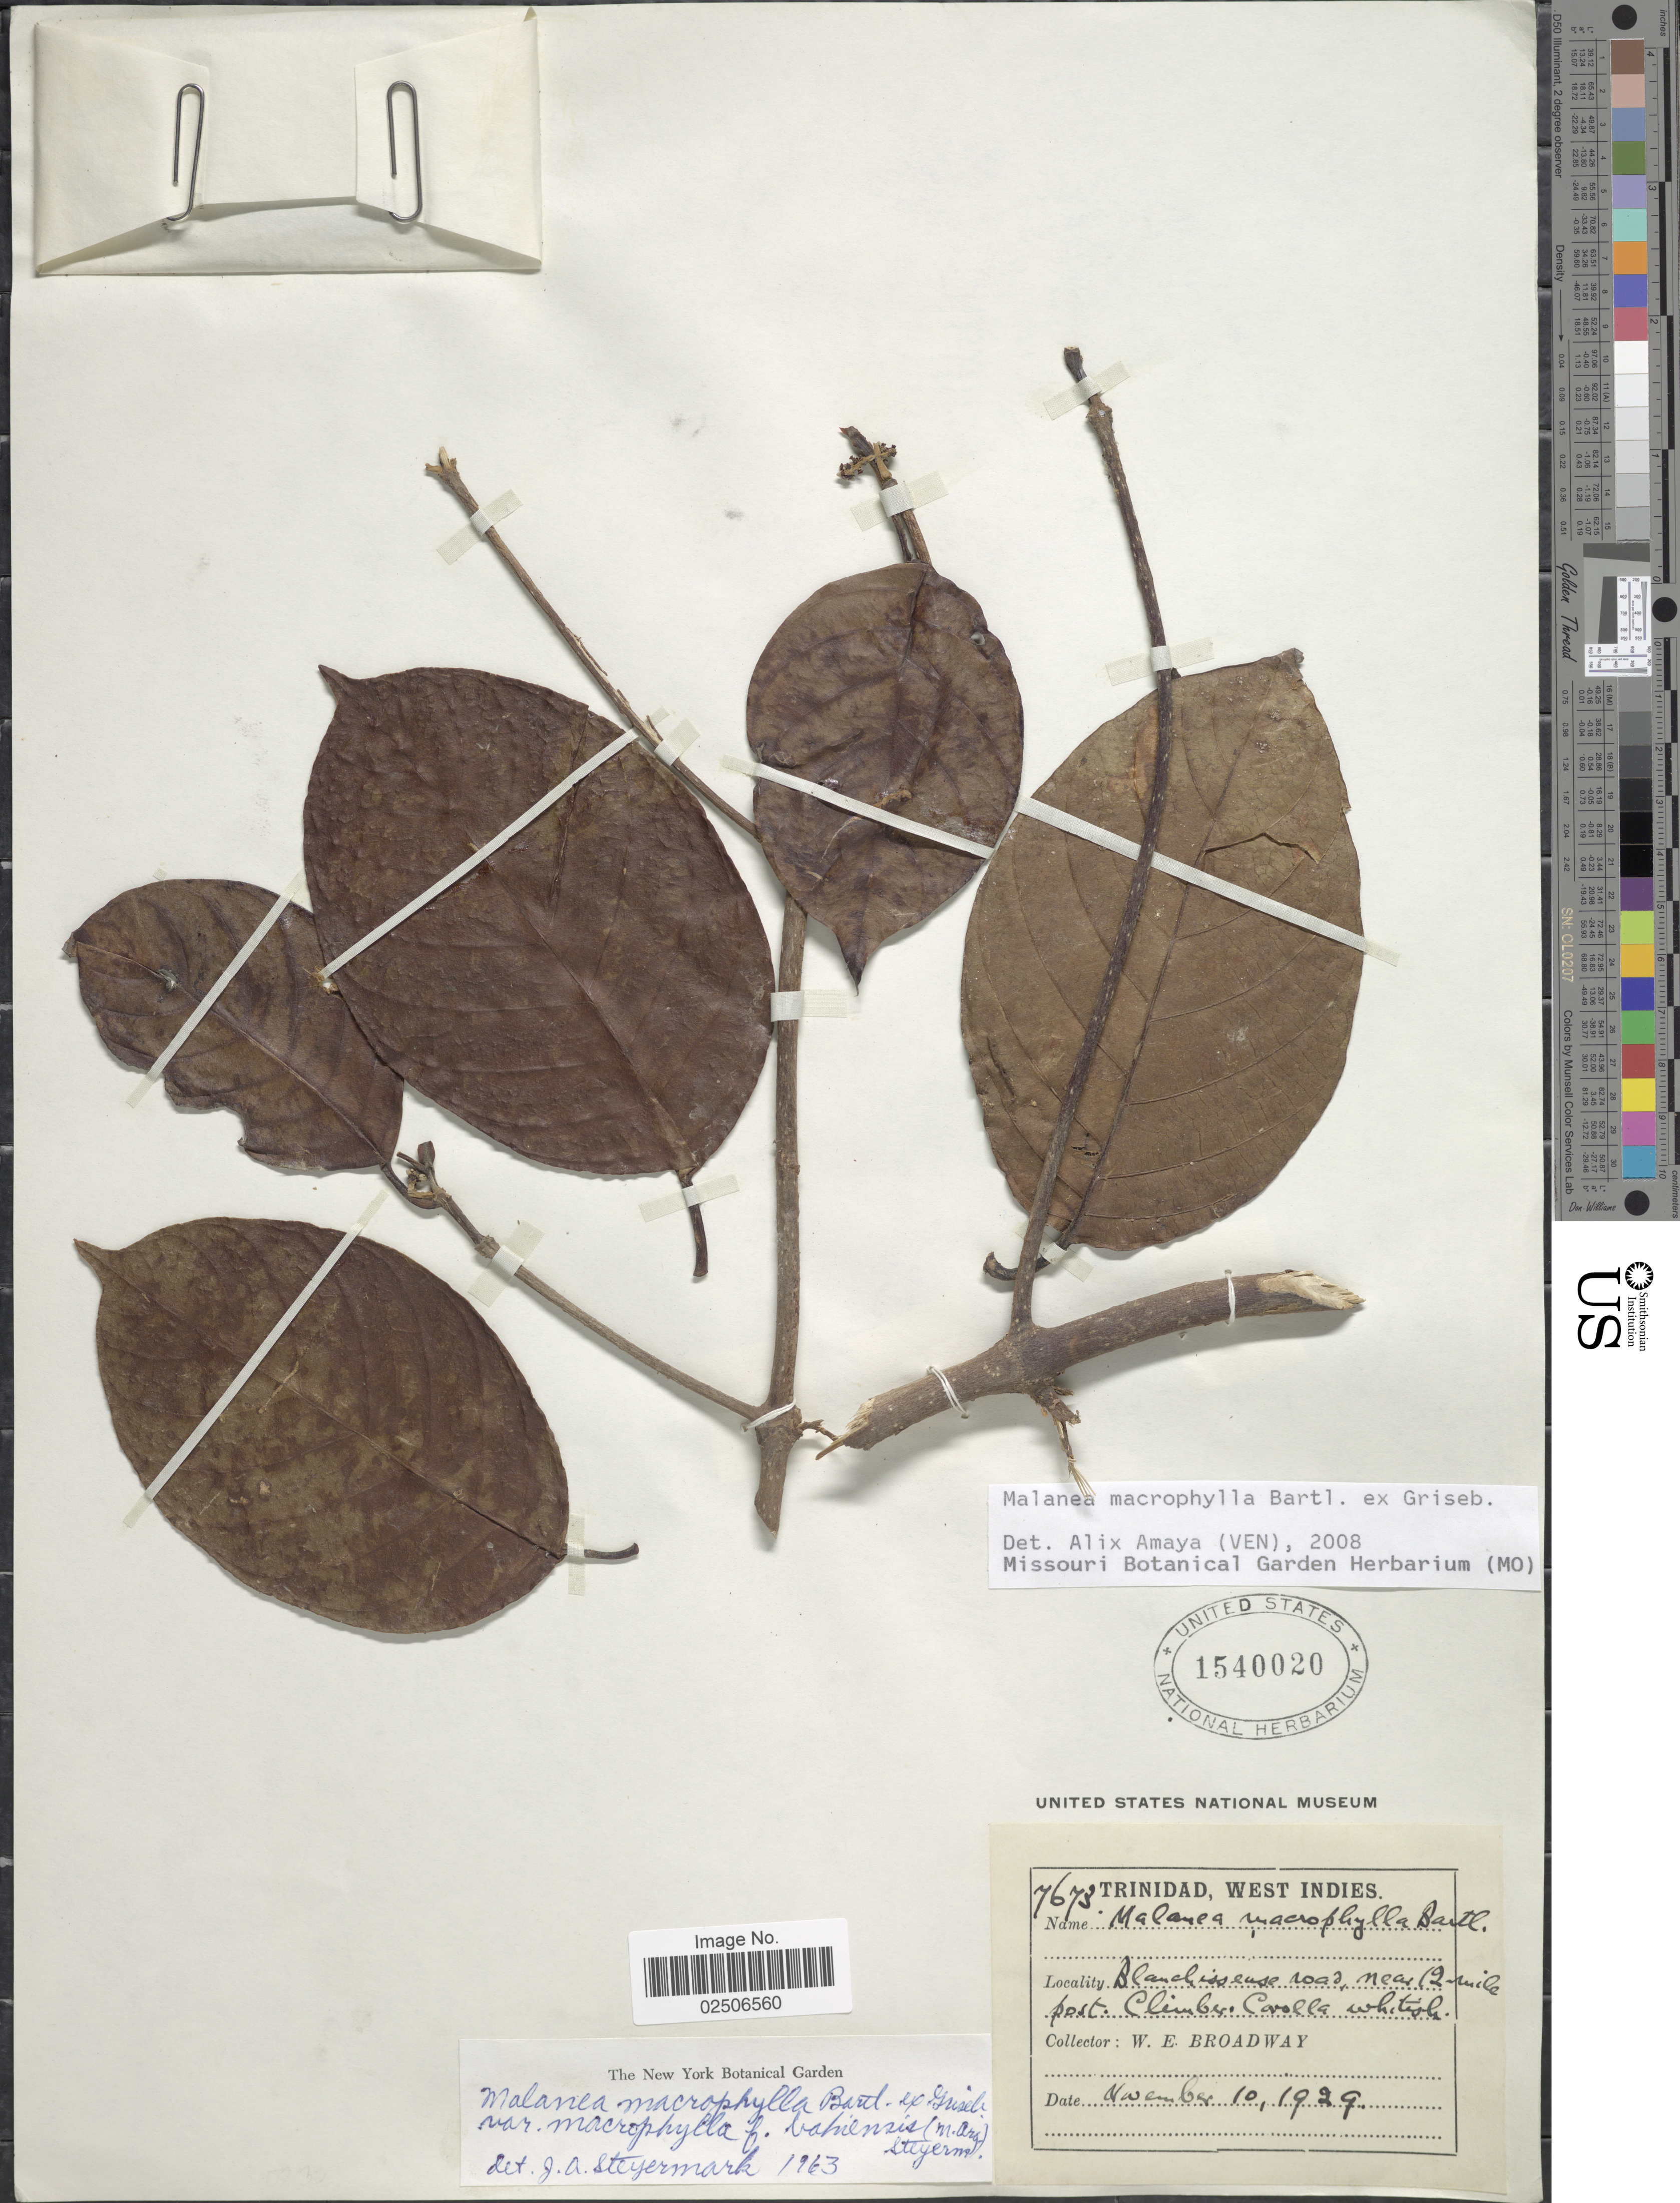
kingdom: Plantae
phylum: Tracheophyta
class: Magnoliopsida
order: Gentianales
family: Rubiaceae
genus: Malanea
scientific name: Malanea macrophylla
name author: Bartl. ex Griseb.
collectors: W. E. Broadway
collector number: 7673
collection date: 1929-11-10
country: Trinidad and Tobago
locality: Trinidad, West Indies, Blanchissense road, near (2 miles post. Climber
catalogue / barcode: US 1540020